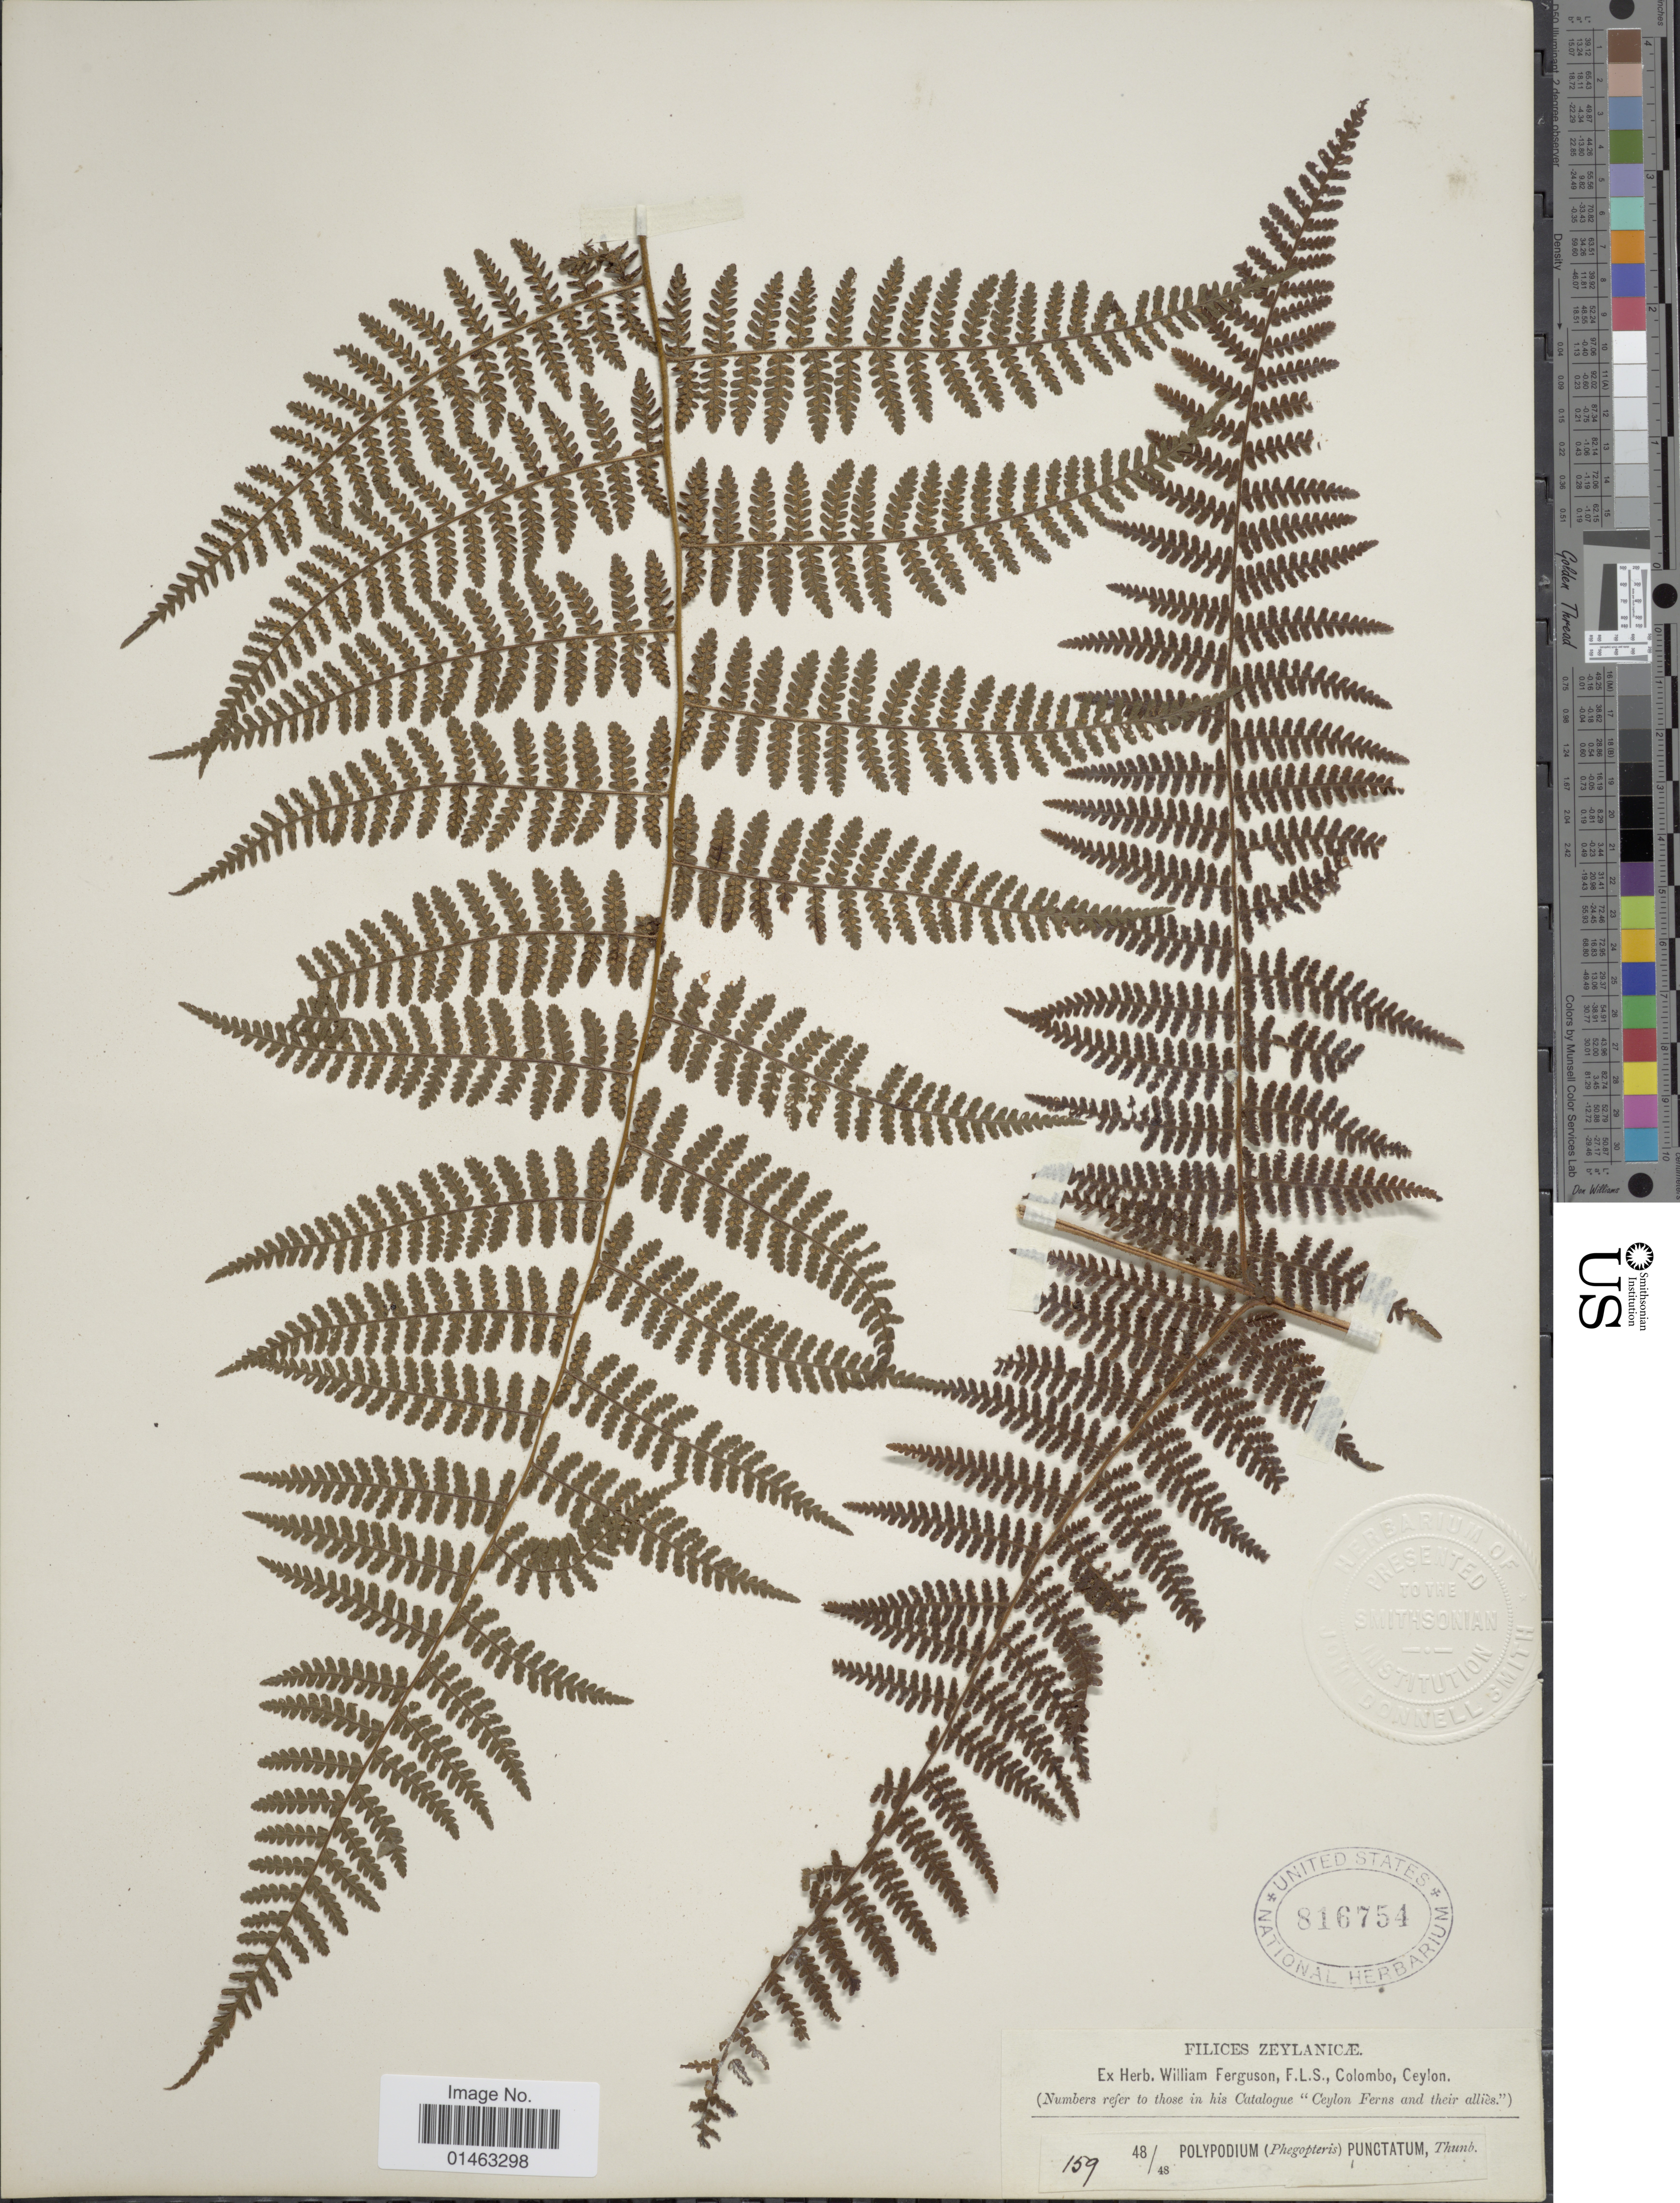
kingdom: Plantae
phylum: Tracheophyta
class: Polypodiopsida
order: Polypodiales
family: Dennstaedtiaceae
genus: Hypolepis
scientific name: Hypolepis punctata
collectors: ex herb. W. Ferguson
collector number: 159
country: Sri Lanka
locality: Zeylanicae, Ceylon.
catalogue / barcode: US 816754